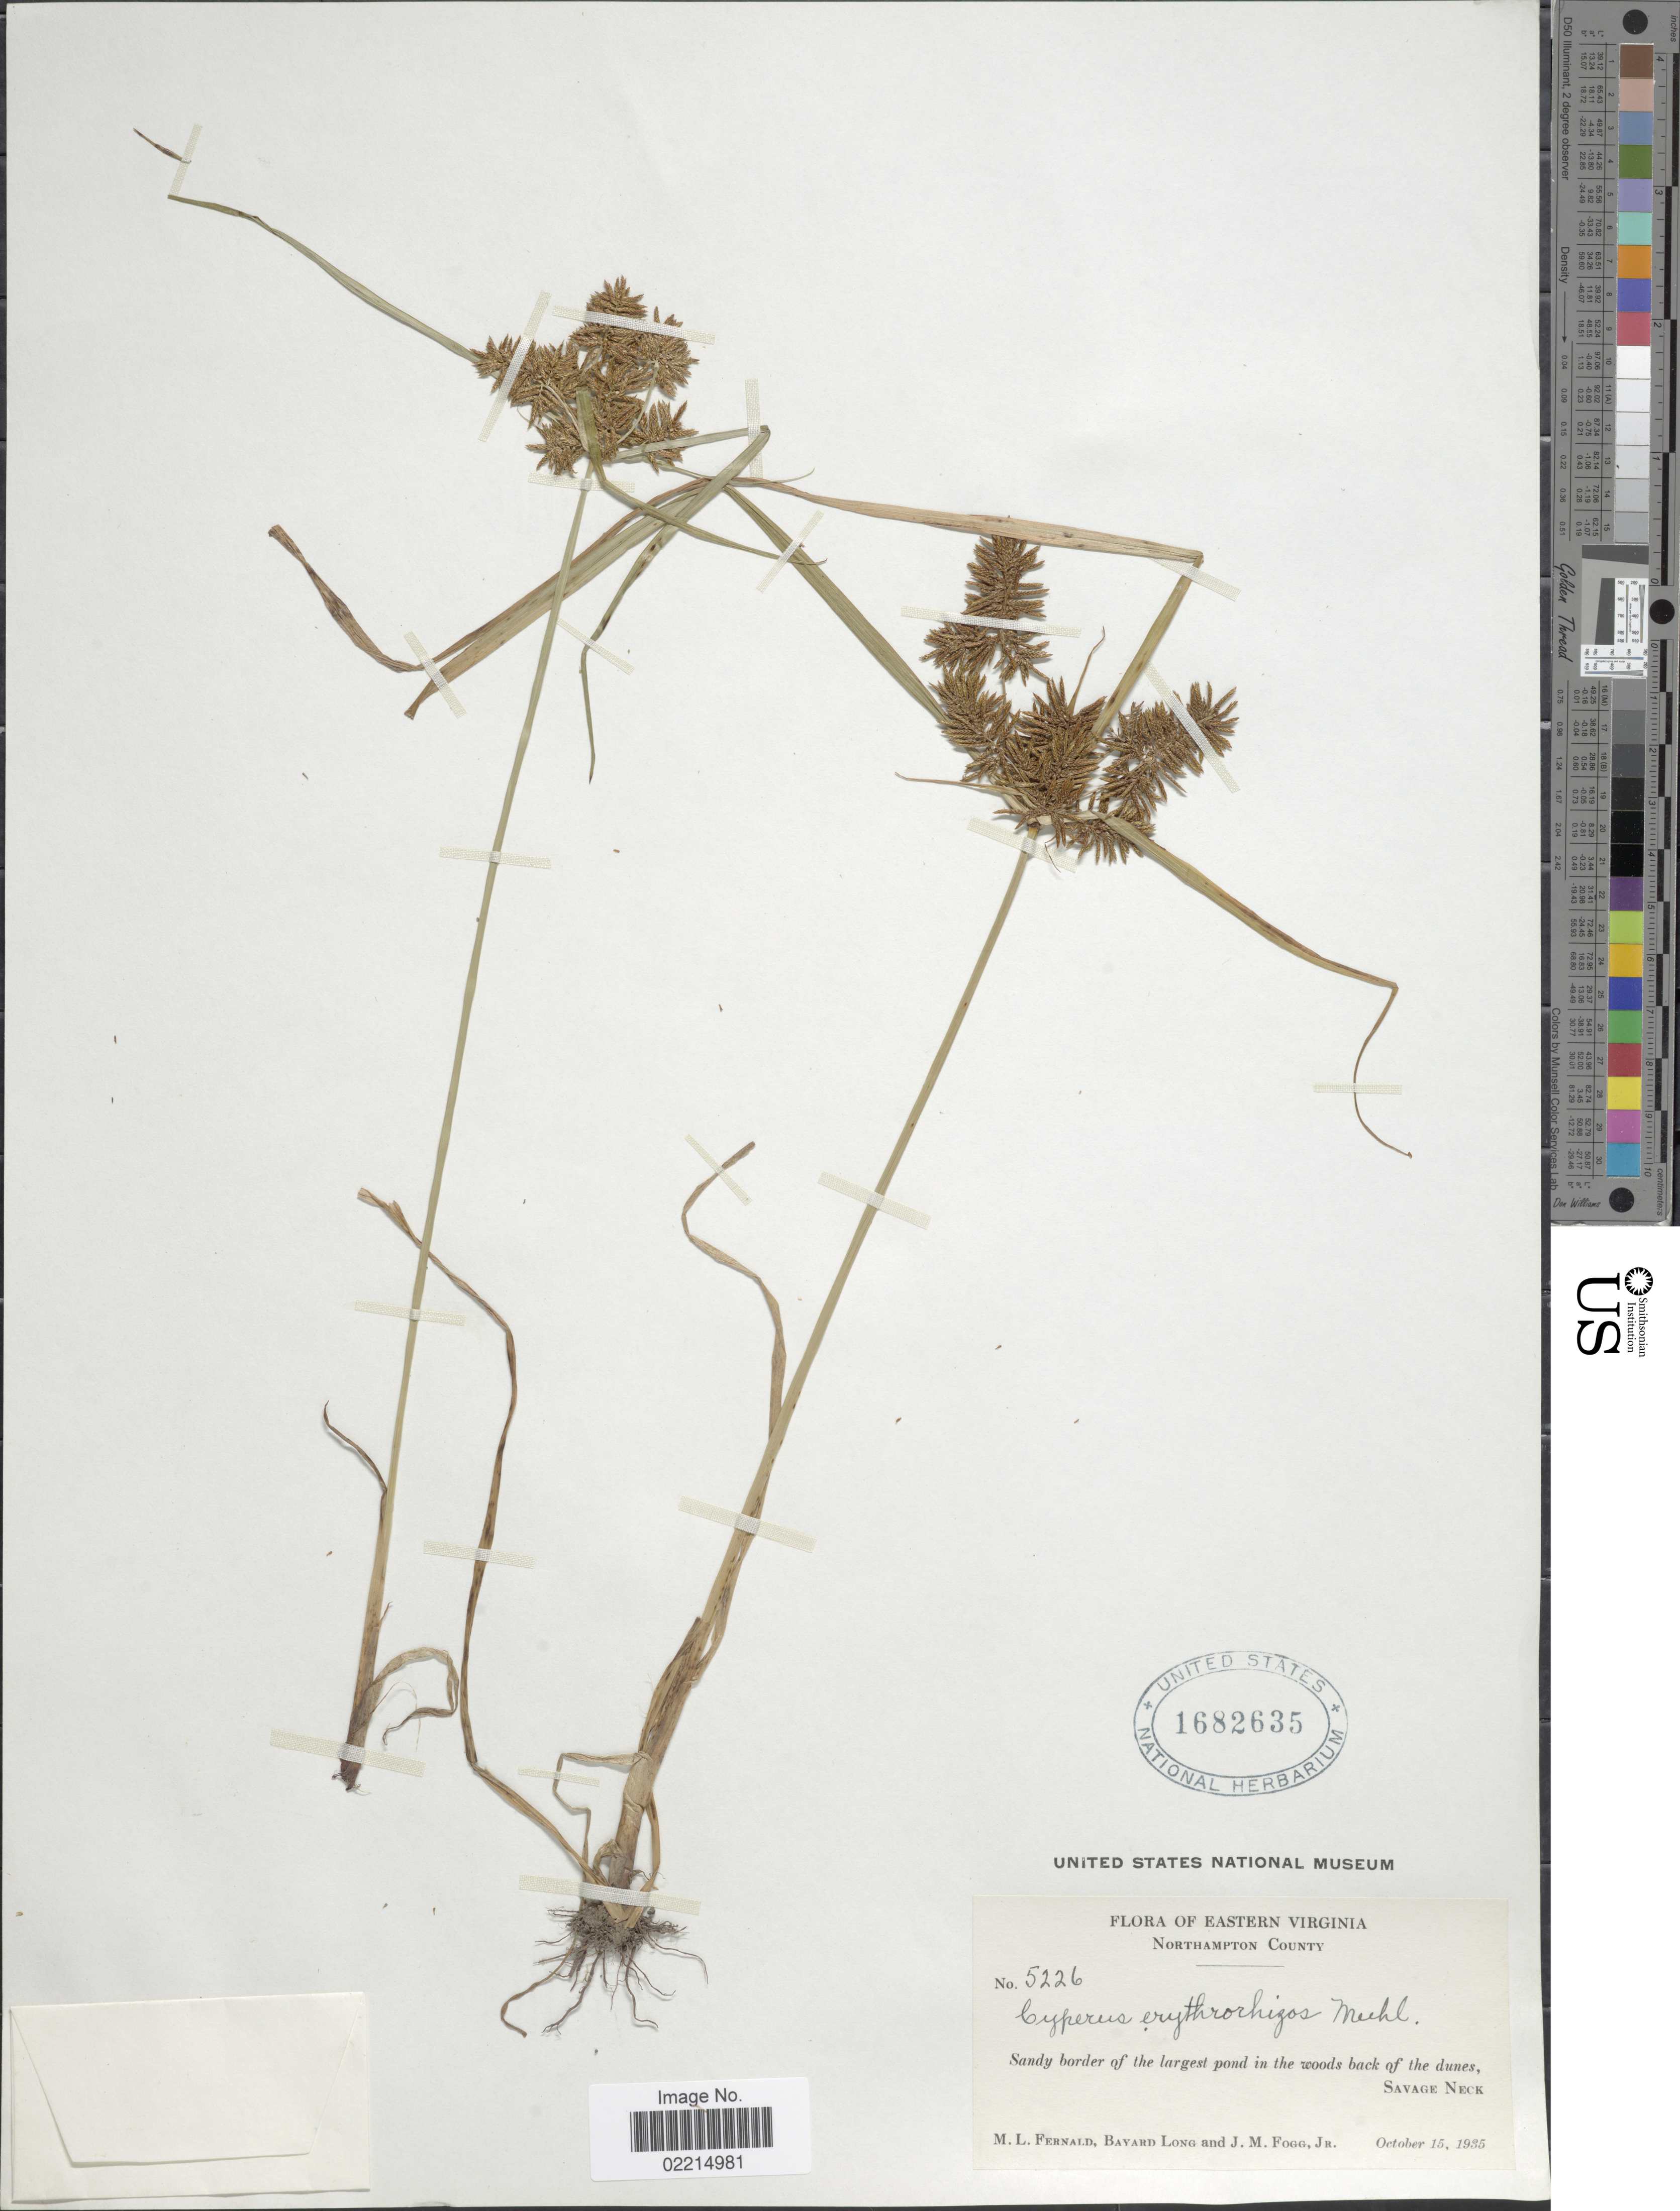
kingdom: Plantae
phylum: Tracheophyta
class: Liliopsida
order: Poales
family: Cyperaceae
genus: Cyperus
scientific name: Cyperus erythrorhizos Muhl.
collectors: M. L. Fernald, B. Long & J. Fogg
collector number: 5226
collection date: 1935-10-15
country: United States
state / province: Virginia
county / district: Northampton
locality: Eastern Virginia, sandy border of the largest pond in the woods back of the damage, Savage Neck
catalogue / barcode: US 1682635